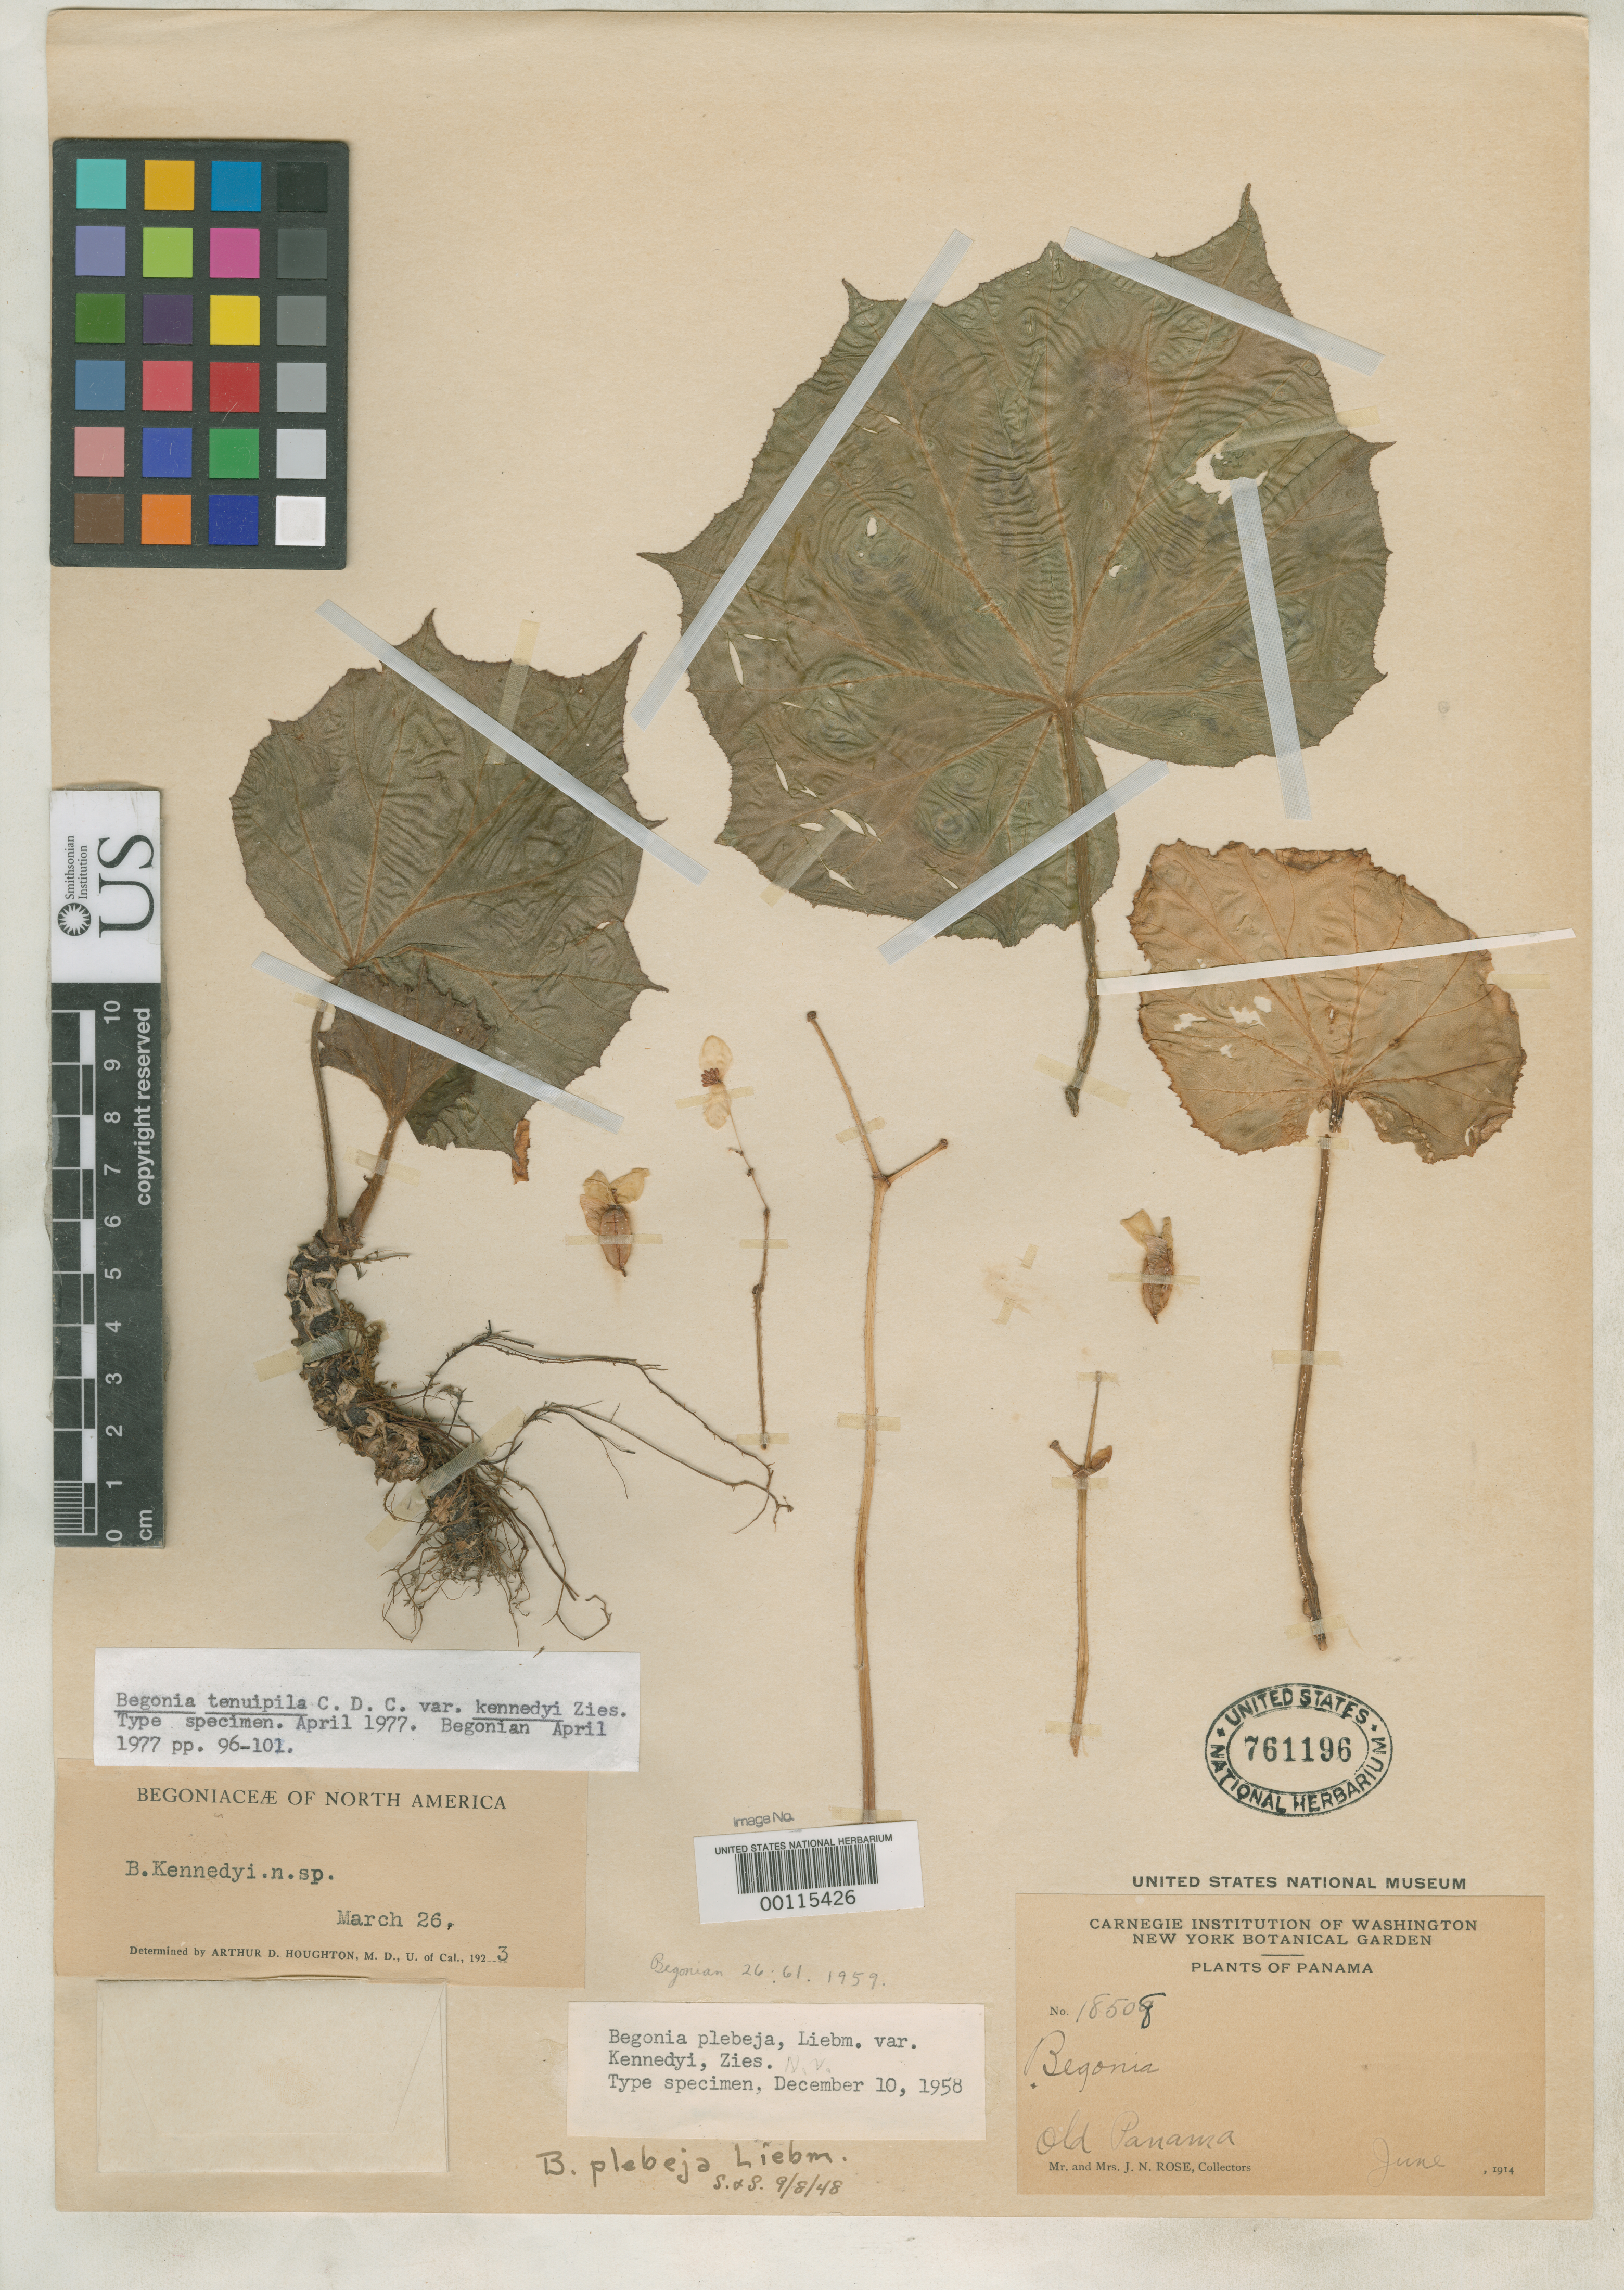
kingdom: Plantae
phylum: Tracheophyta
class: Magnoliopsida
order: Cucurbitales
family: Begoniaceae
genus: Begonia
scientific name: Begonia plebeja var. kennedyi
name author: Ziesenh.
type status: Holotype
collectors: J. N. Rose & J. M. Rose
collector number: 18508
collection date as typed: Jun 1914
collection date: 1914-06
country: Panama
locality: NW of Boquete towards Parque Nacional Volcan Baru.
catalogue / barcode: US 761196